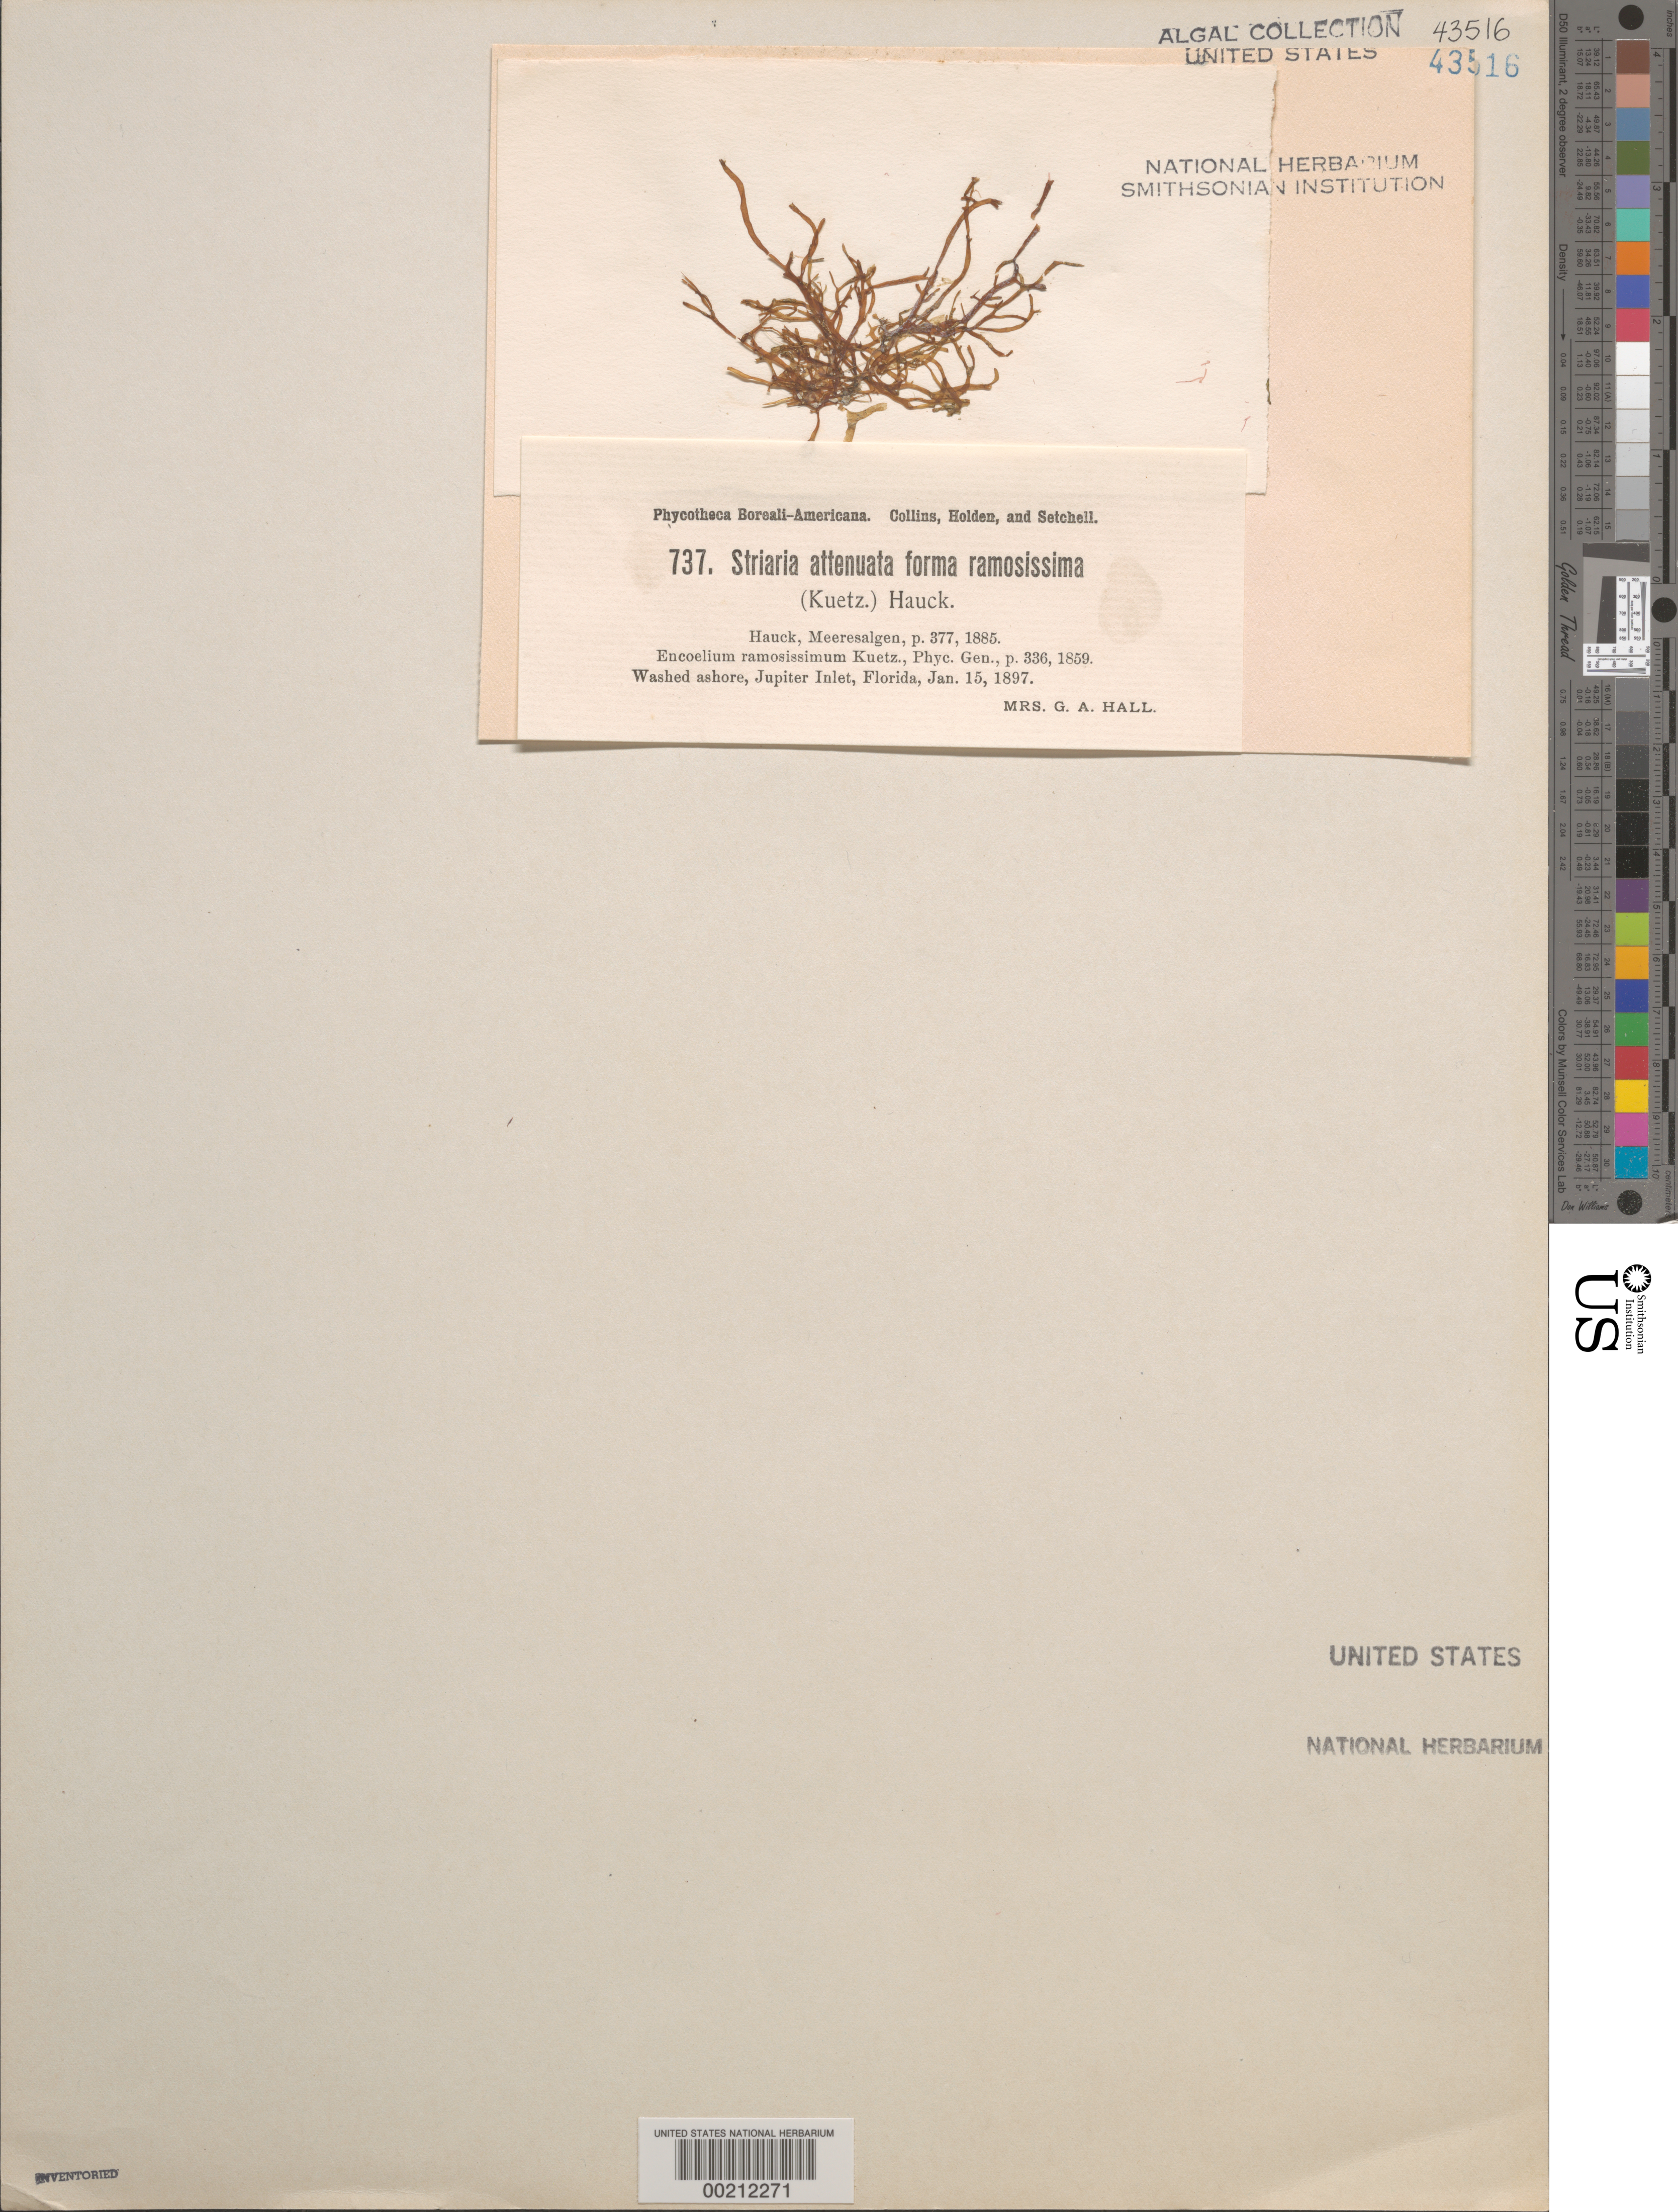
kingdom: Chromista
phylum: Ochrophyta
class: Phaeophyceae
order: Dictyosiphonales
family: Striariaceae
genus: Striaria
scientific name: Striaria attenuata f. ramosissima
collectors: Mrs. Hall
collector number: PB-A 737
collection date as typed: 15 Jan 1897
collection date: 1897-01-15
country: United States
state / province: Florida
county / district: Palm Beach County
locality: Jupiter Inlet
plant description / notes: Collins, Holden & Setchell, Phycotheca Boreali-Americana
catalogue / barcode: US 43516